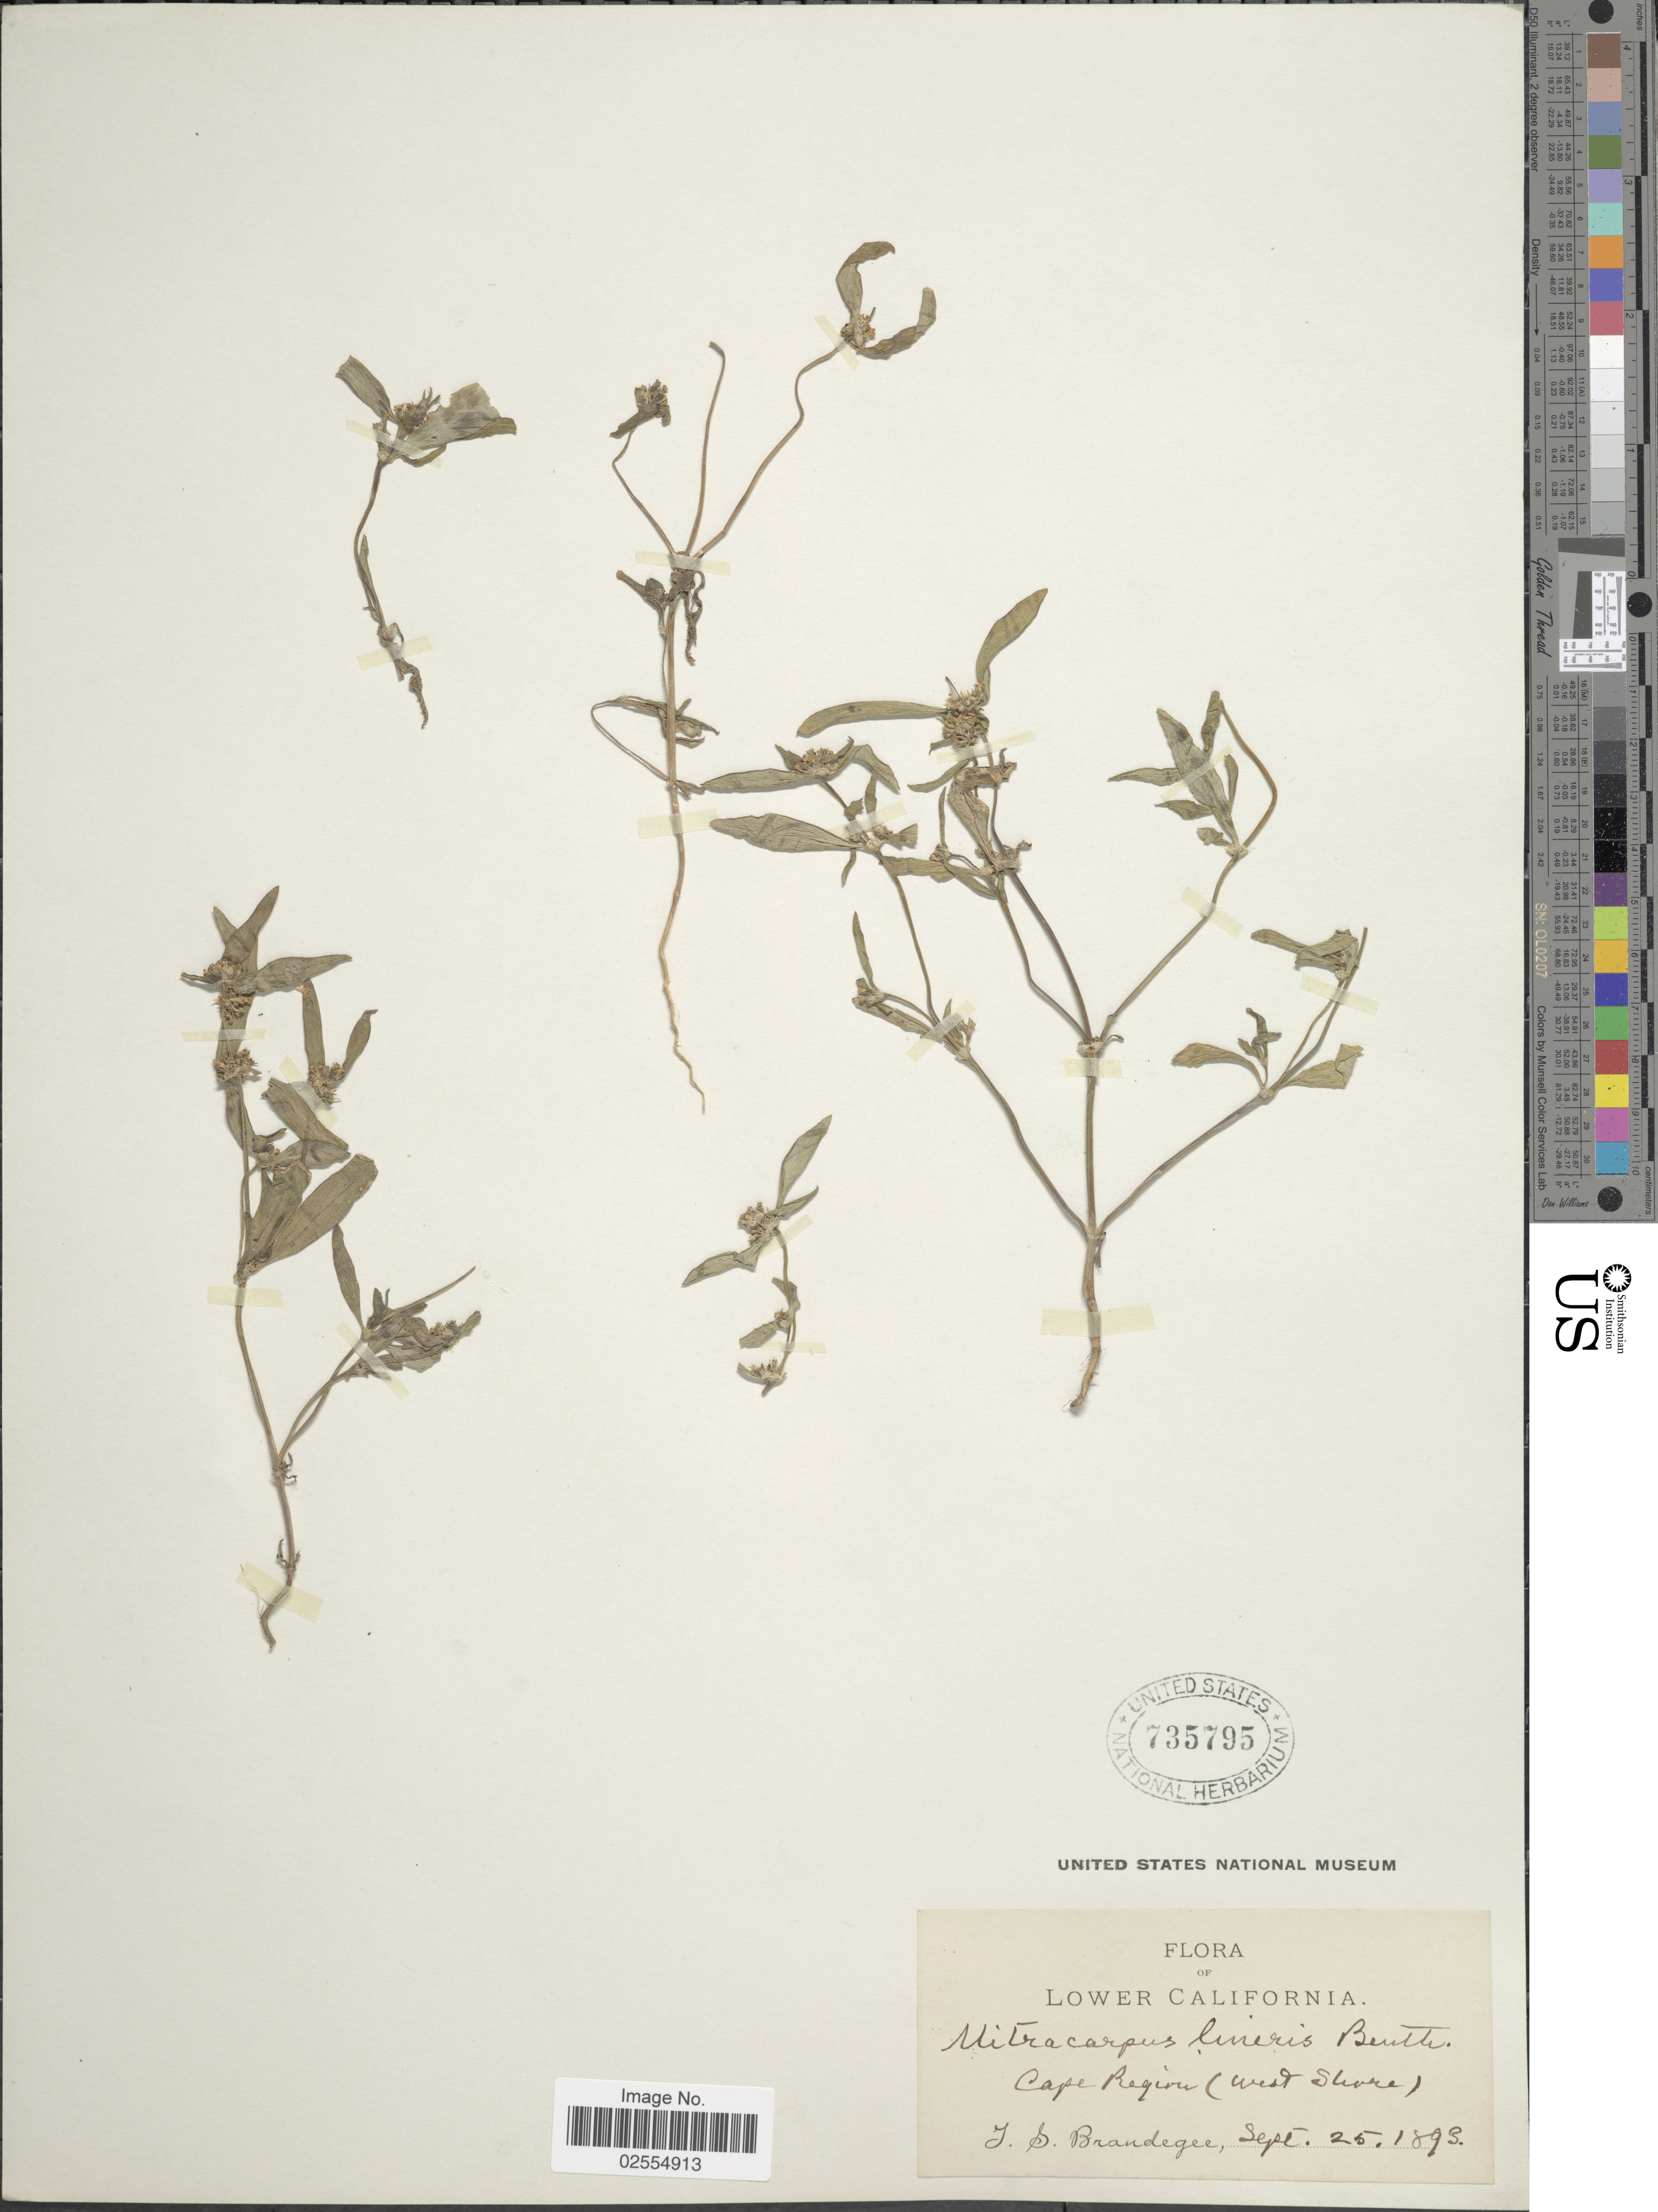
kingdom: Plantae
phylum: Tracheophyta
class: Magnoliopsida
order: Gentianales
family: Rubiaceae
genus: Mitracarpus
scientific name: Mitracarpus linearis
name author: Benth.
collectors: T. S. Brandegee (herbarium)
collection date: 1893-09-25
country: Mexico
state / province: Baja California Norte / Baja California Sur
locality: Lower California. Cape Region (west shore)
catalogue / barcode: US 735795